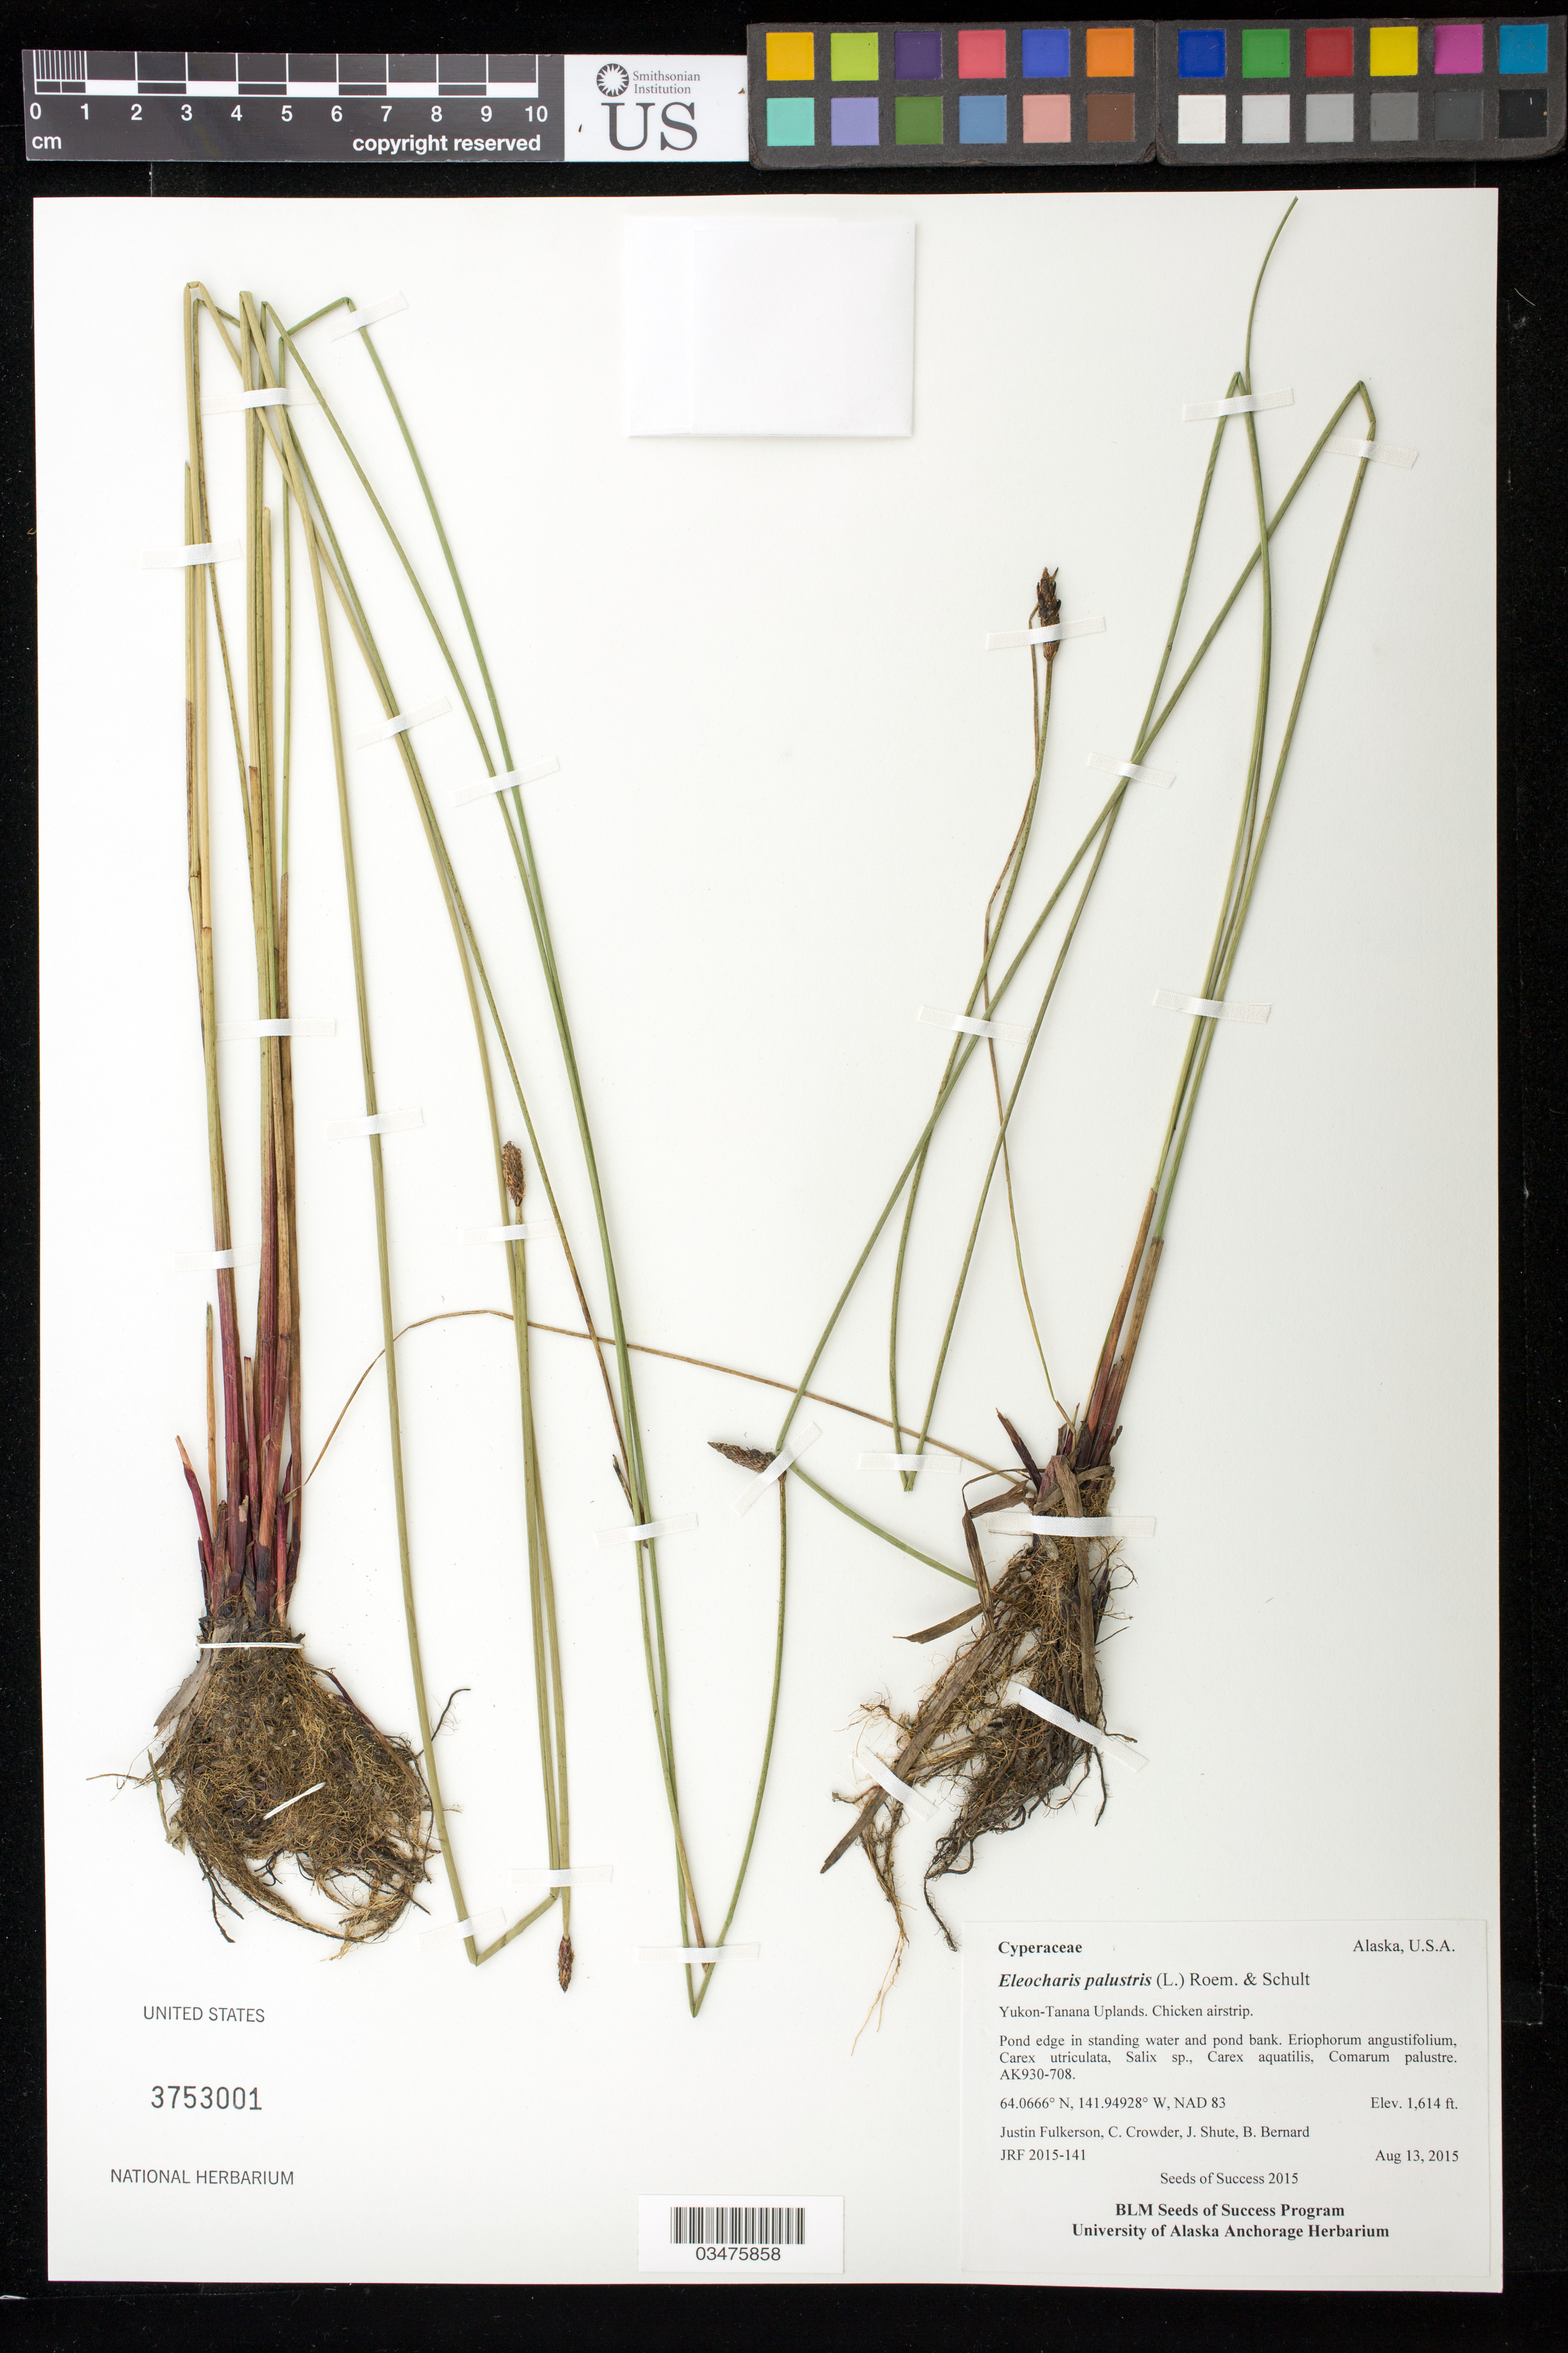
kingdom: Plantae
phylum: Tracheophyta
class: Liliopsida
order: Poales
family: Cyperaceae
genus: Eleocharis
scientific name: Eleocharis palustris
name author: (L.) Roem. & Schult.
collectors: J. Fulkerson, C. Crowder, J. Shute & B. Bernard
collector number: AK930-708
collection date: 2015-08-13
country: United States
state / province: Alaska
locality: Yukon-Tanana Uplands. Chicken airstrip.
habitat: Pond edge in standing water and pond bank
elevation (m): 492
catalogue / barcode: US 3753001